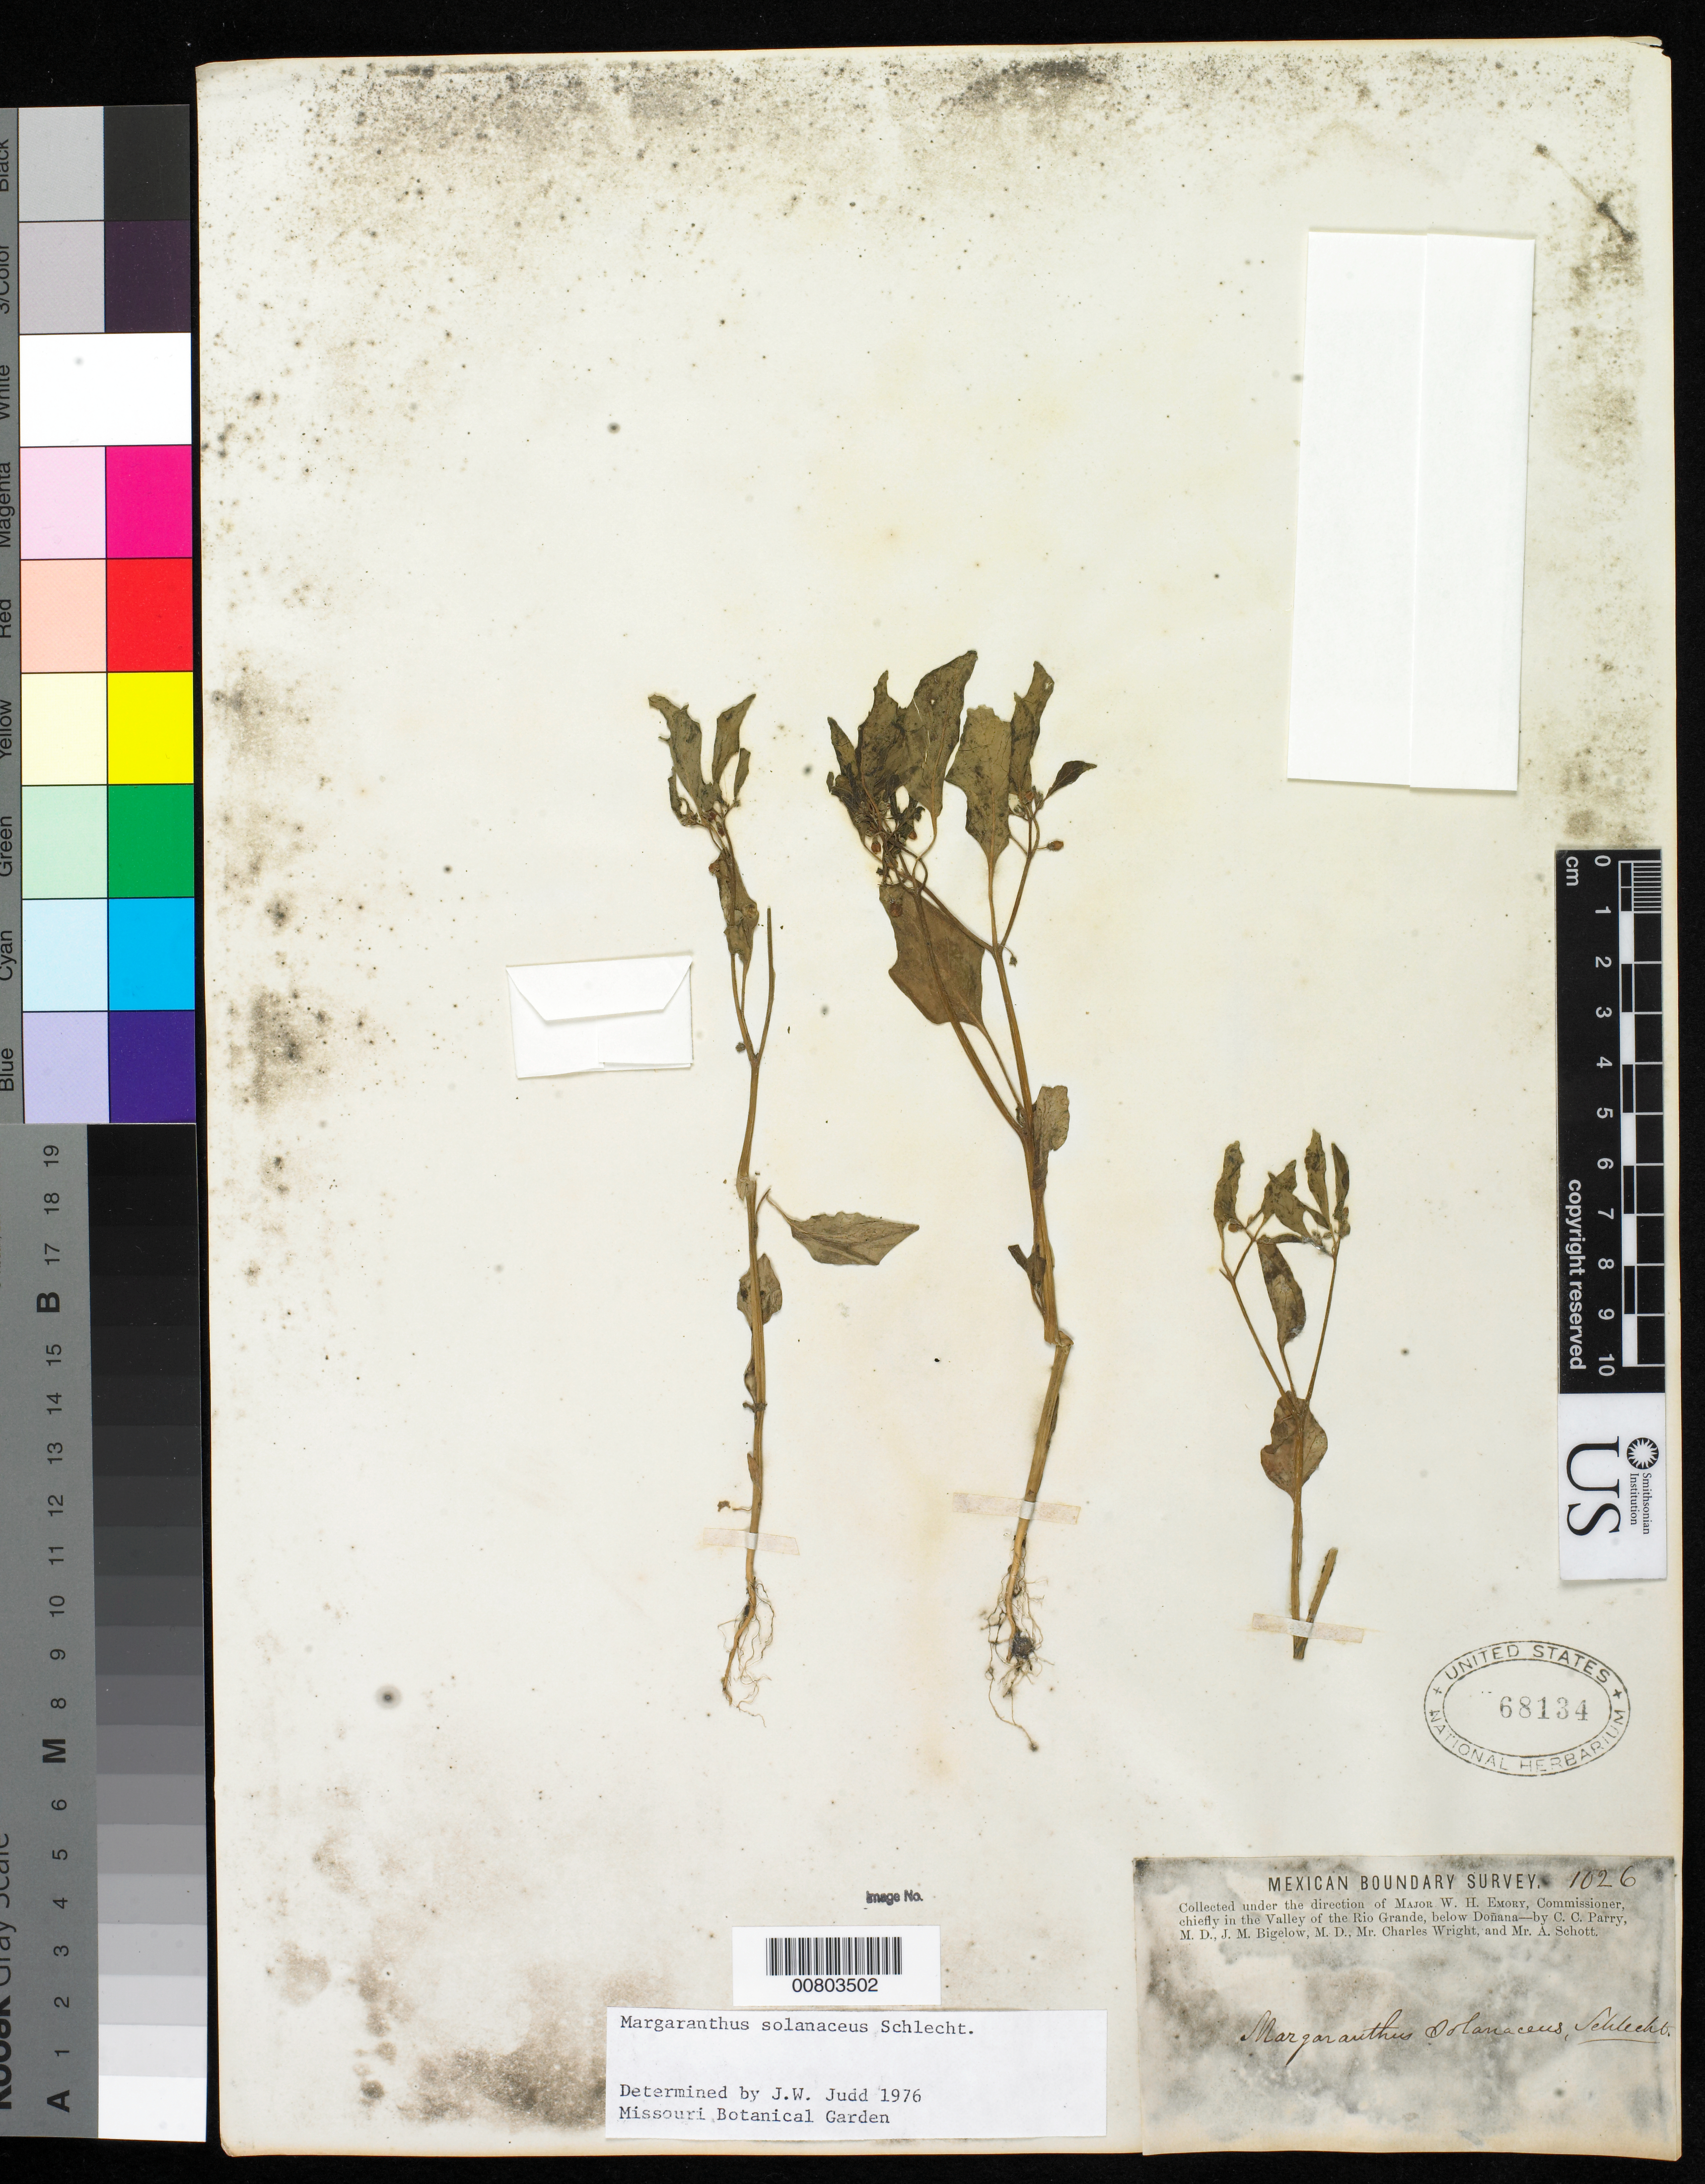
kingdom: Plantae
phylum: Tracheophyta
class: Magnoliopsida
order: Solanales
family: Solanaceae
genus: Margaranthus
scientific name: Margaranthus solanaceus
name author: Schltdl.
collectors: C. C. Parry, J. M. Bigelow, C. Wright & A. C. V. Schott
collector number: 1026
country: United States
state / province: New Mexico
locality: Valley of the Rio Grande, below Doñana, New Mexico.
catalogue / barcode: US 68134